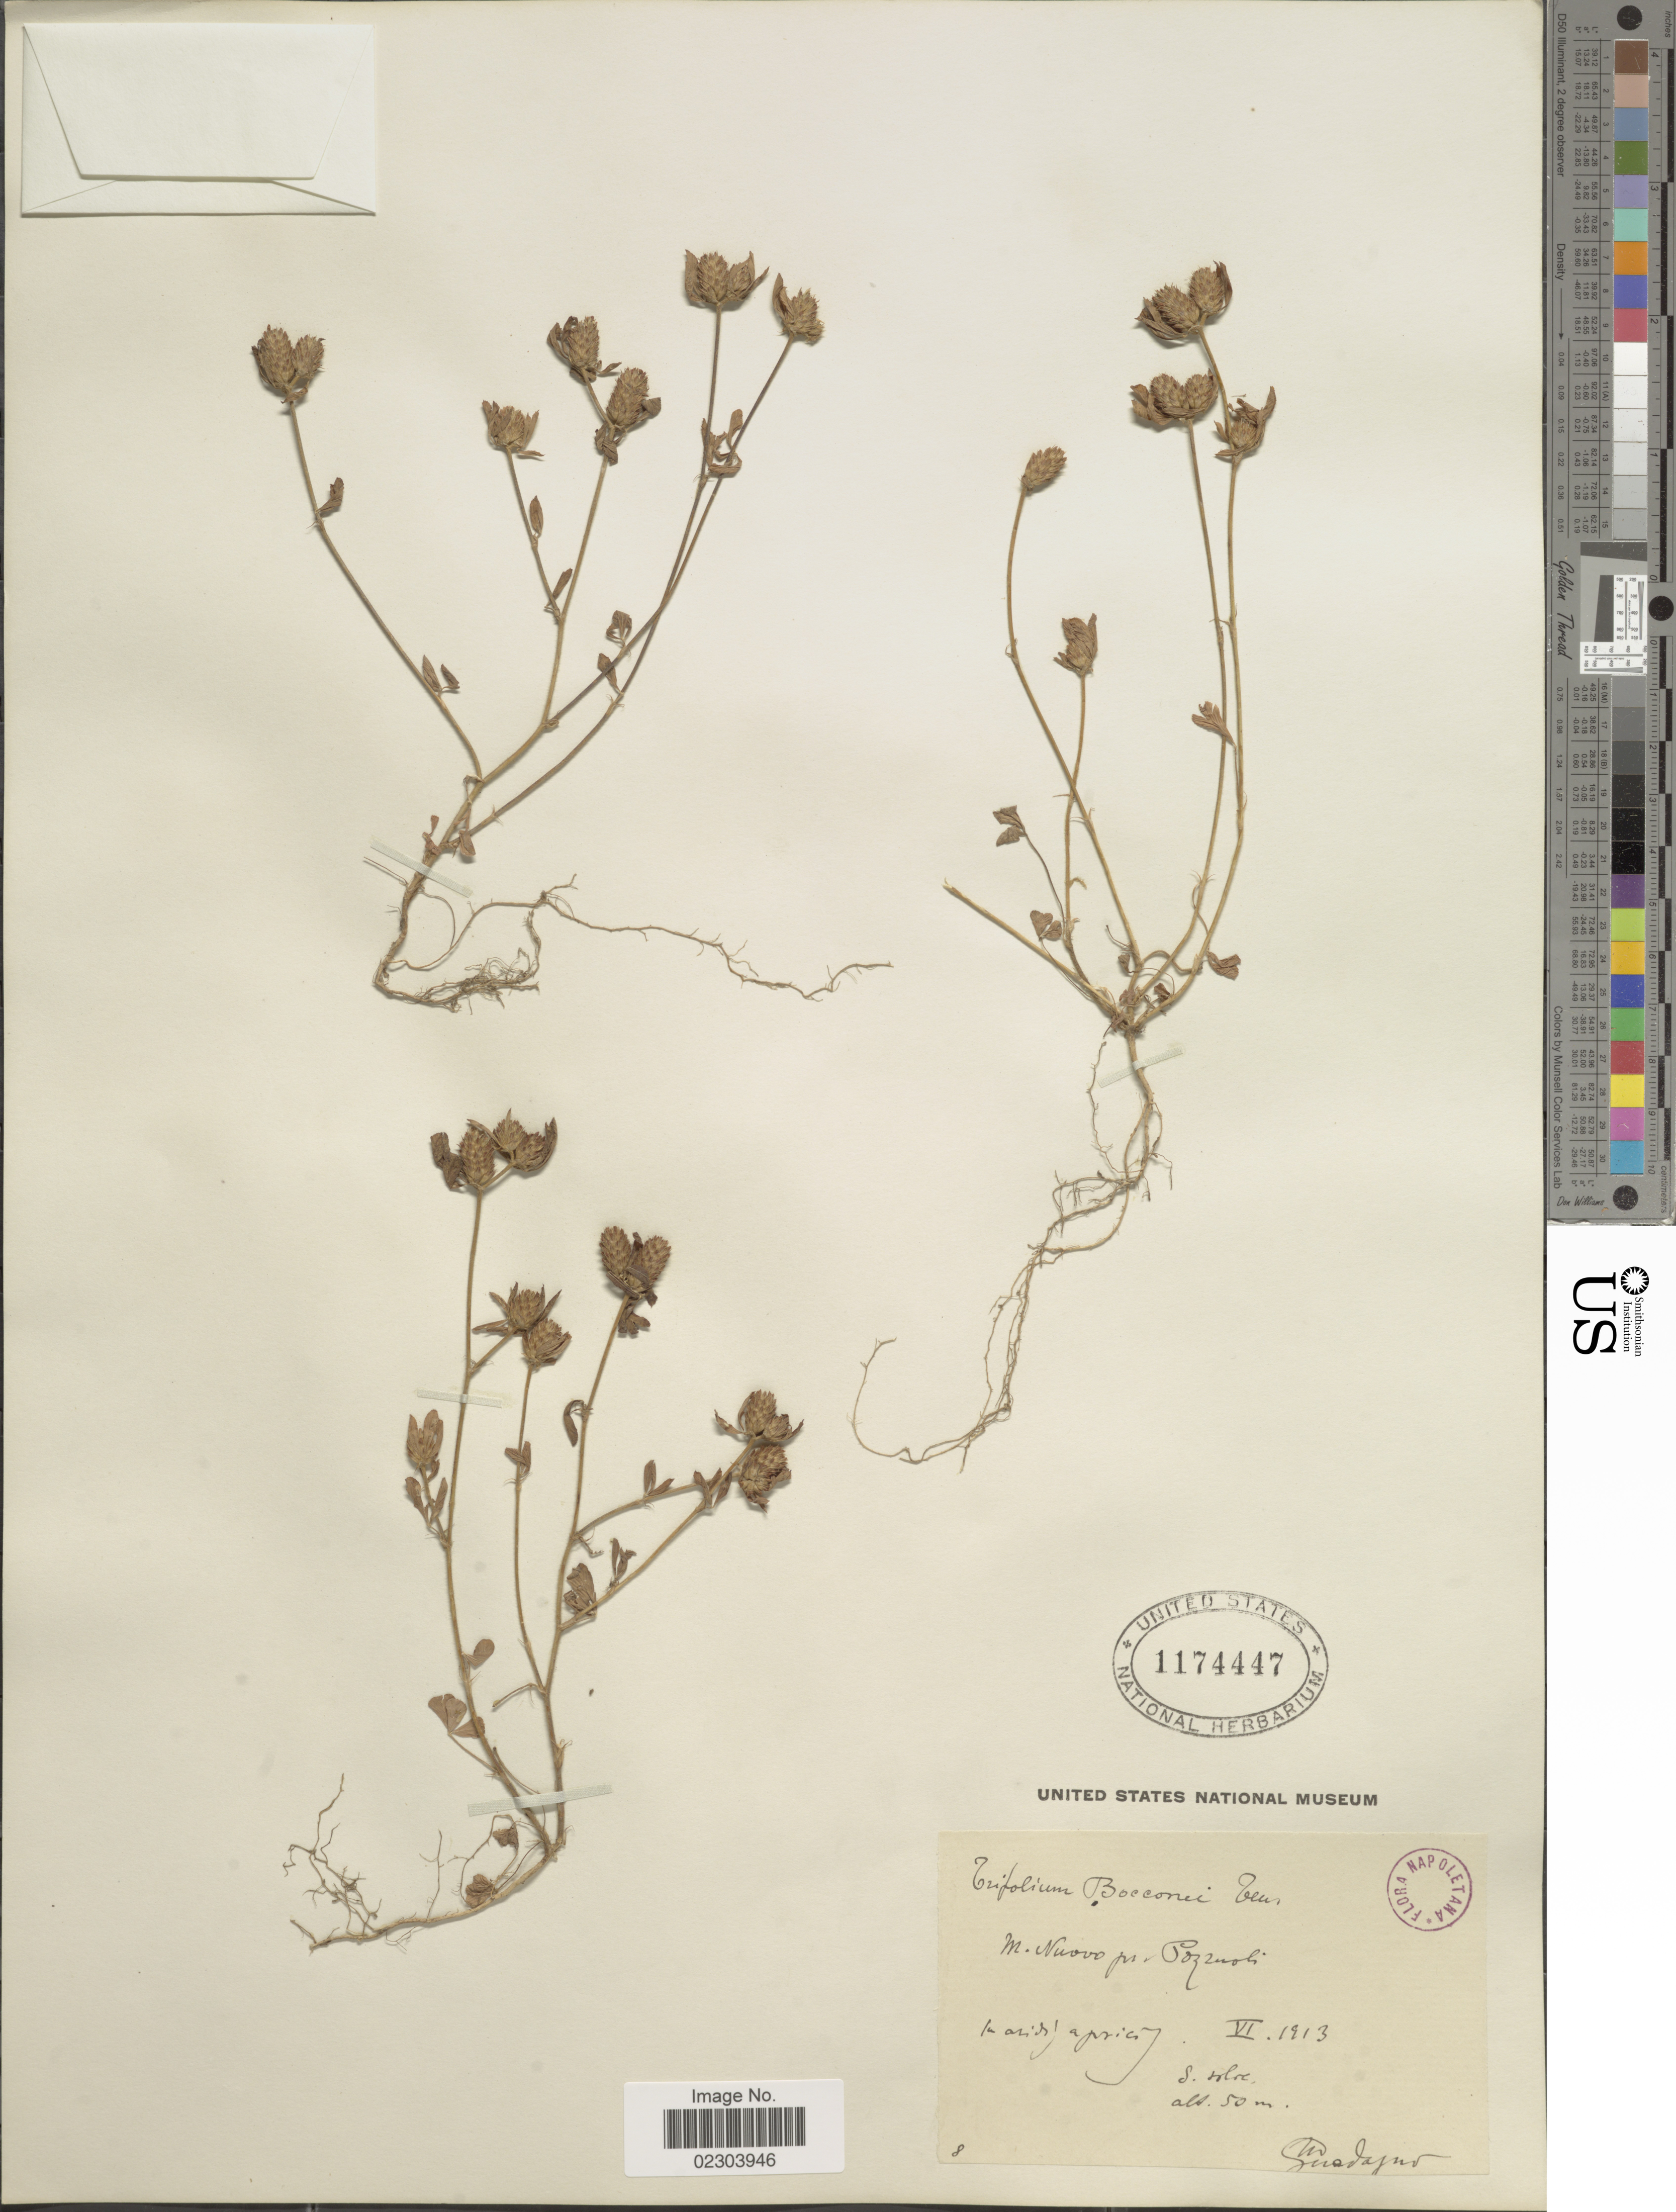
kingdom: Plantae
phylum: Tracheophyta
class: Magnoliopsida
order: Fabales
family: Fabaceae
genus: Trifolium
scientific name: Trifolium bocconei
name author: Savi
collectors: M. Guadagno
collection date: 1913-06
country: Italy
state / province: Campania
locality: M. Nuovo pr. Pozzuoli, in aridis apricis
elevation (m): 50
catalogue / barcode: US 1174447